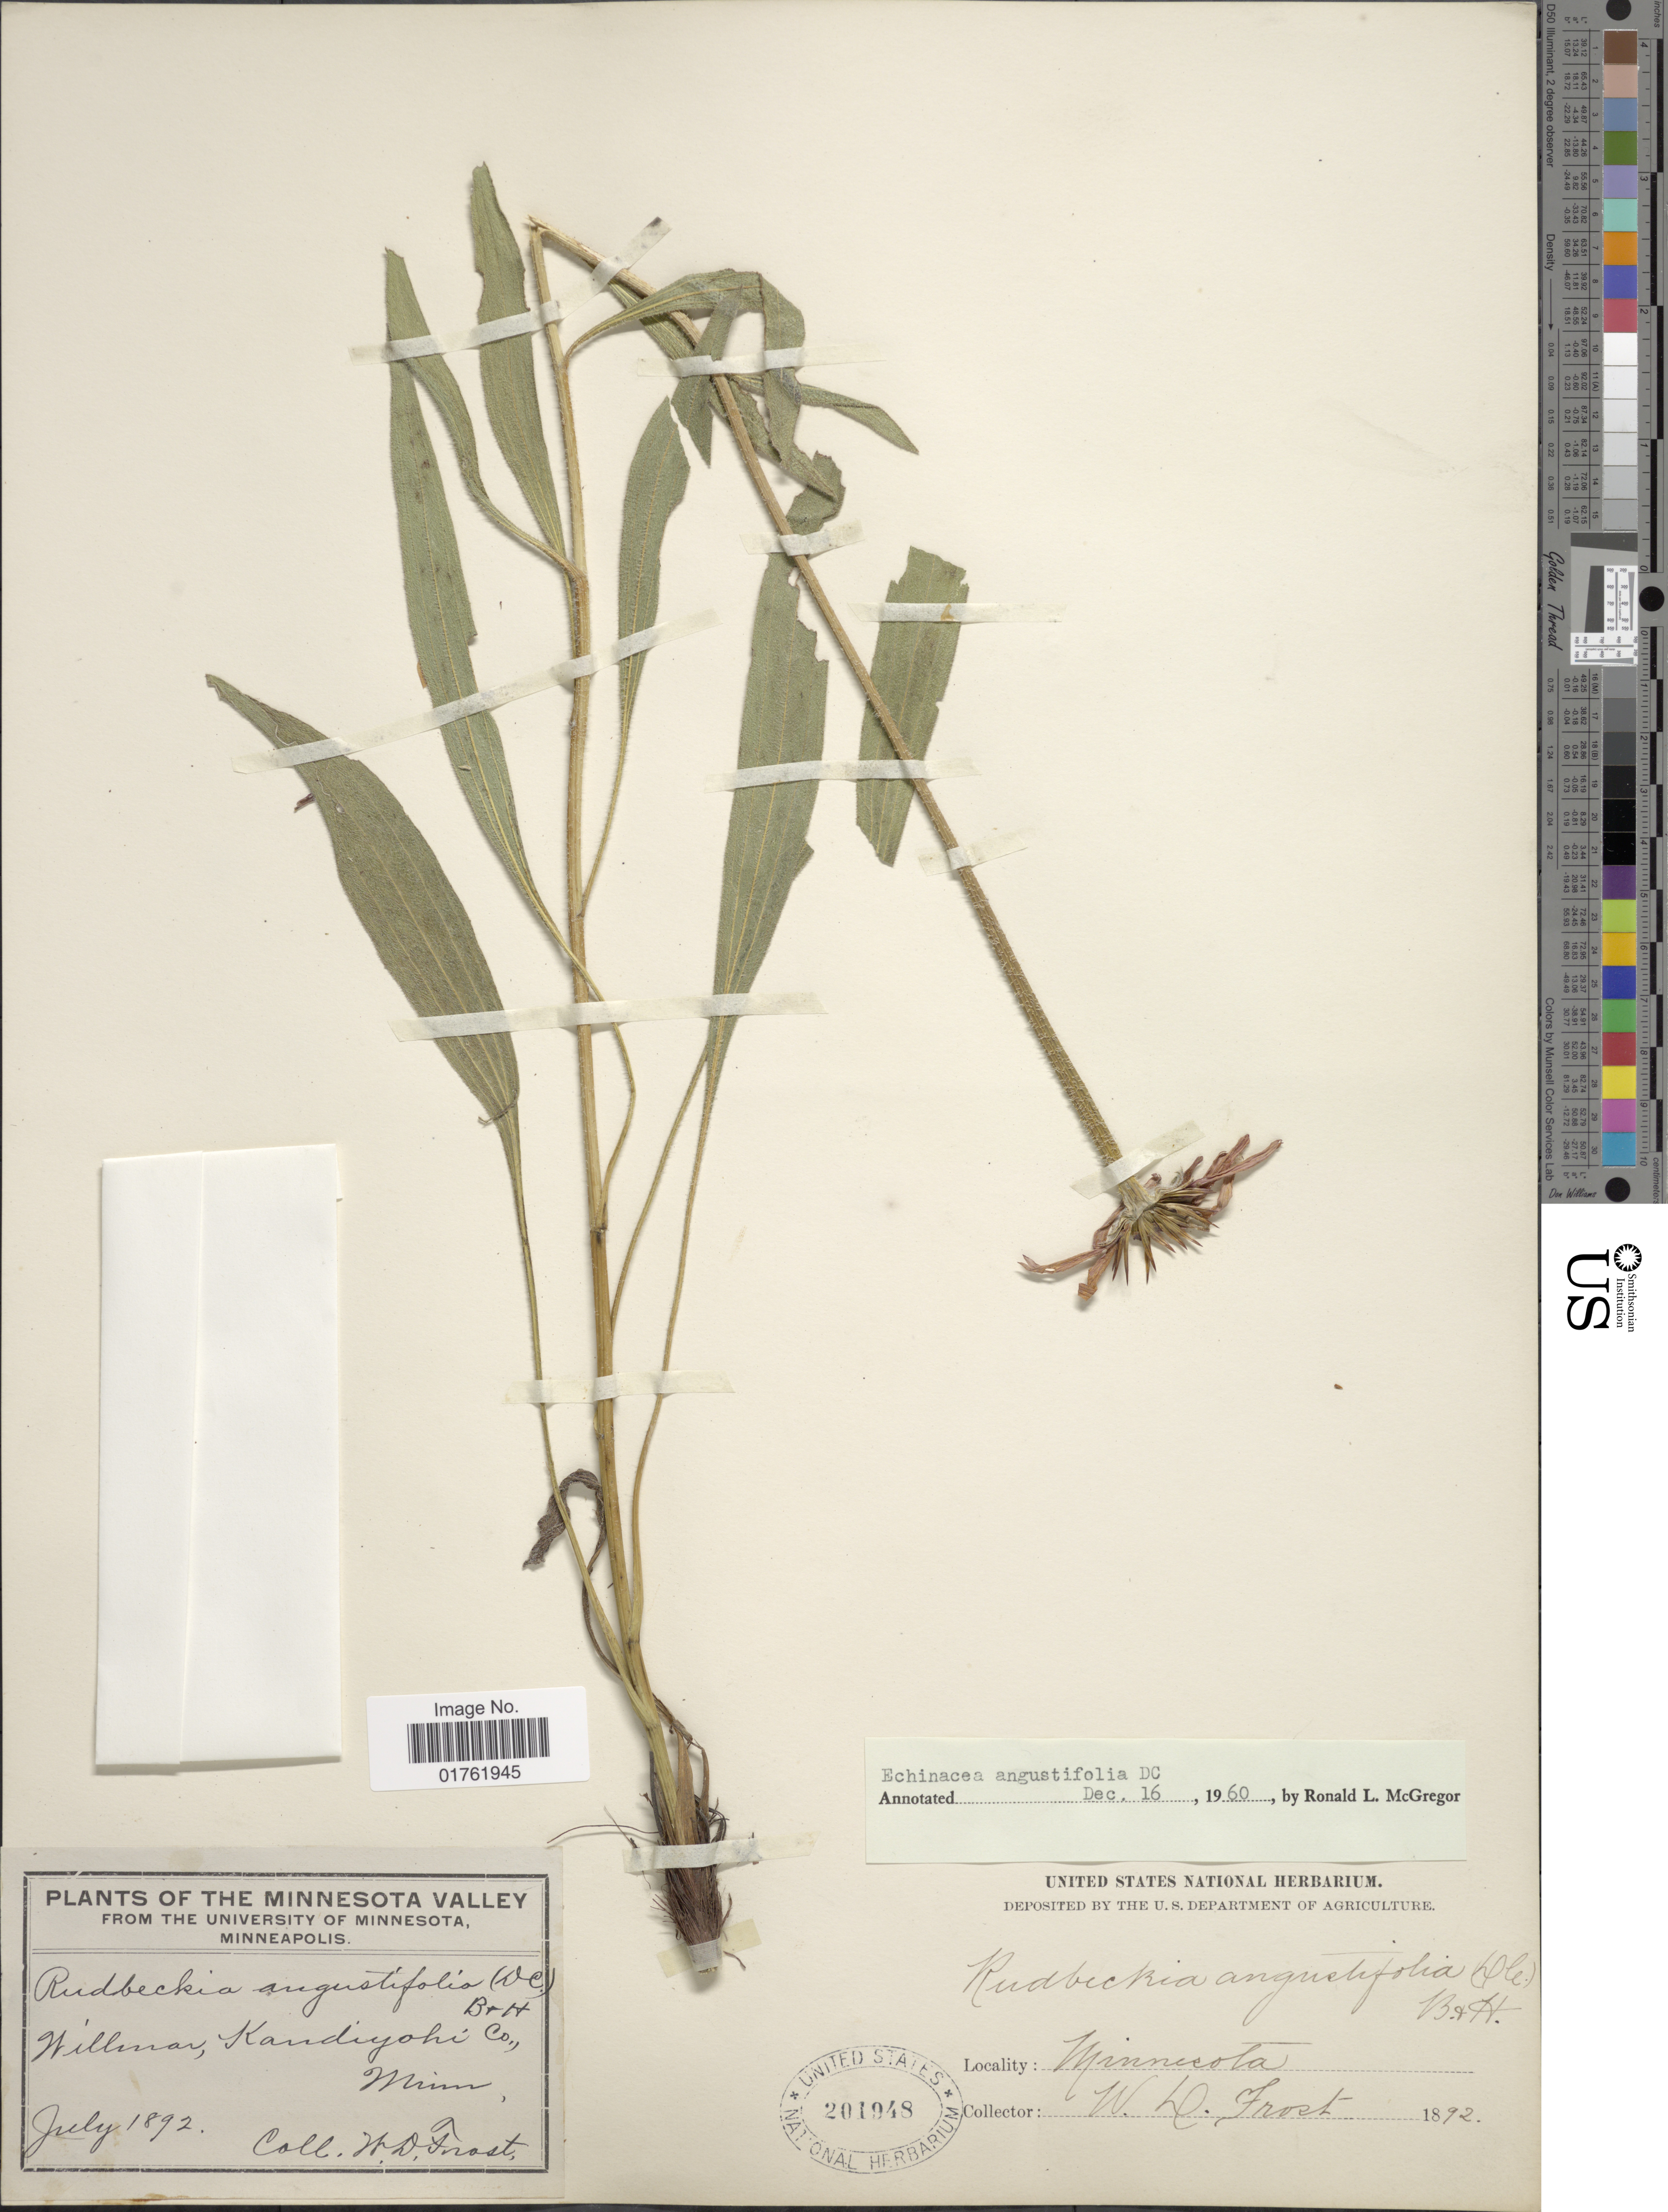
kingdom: Plantae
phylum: Tracheophyta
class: Magnoliopsida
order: Asterales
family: Asteraceae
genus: Echinacea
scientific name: Echinacea angustifolia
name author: DC.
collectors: W. Frost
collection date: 1892-07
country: United States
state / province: Minnesota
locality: Willmar, Kandiyohi Co.,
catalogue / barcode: US 201948